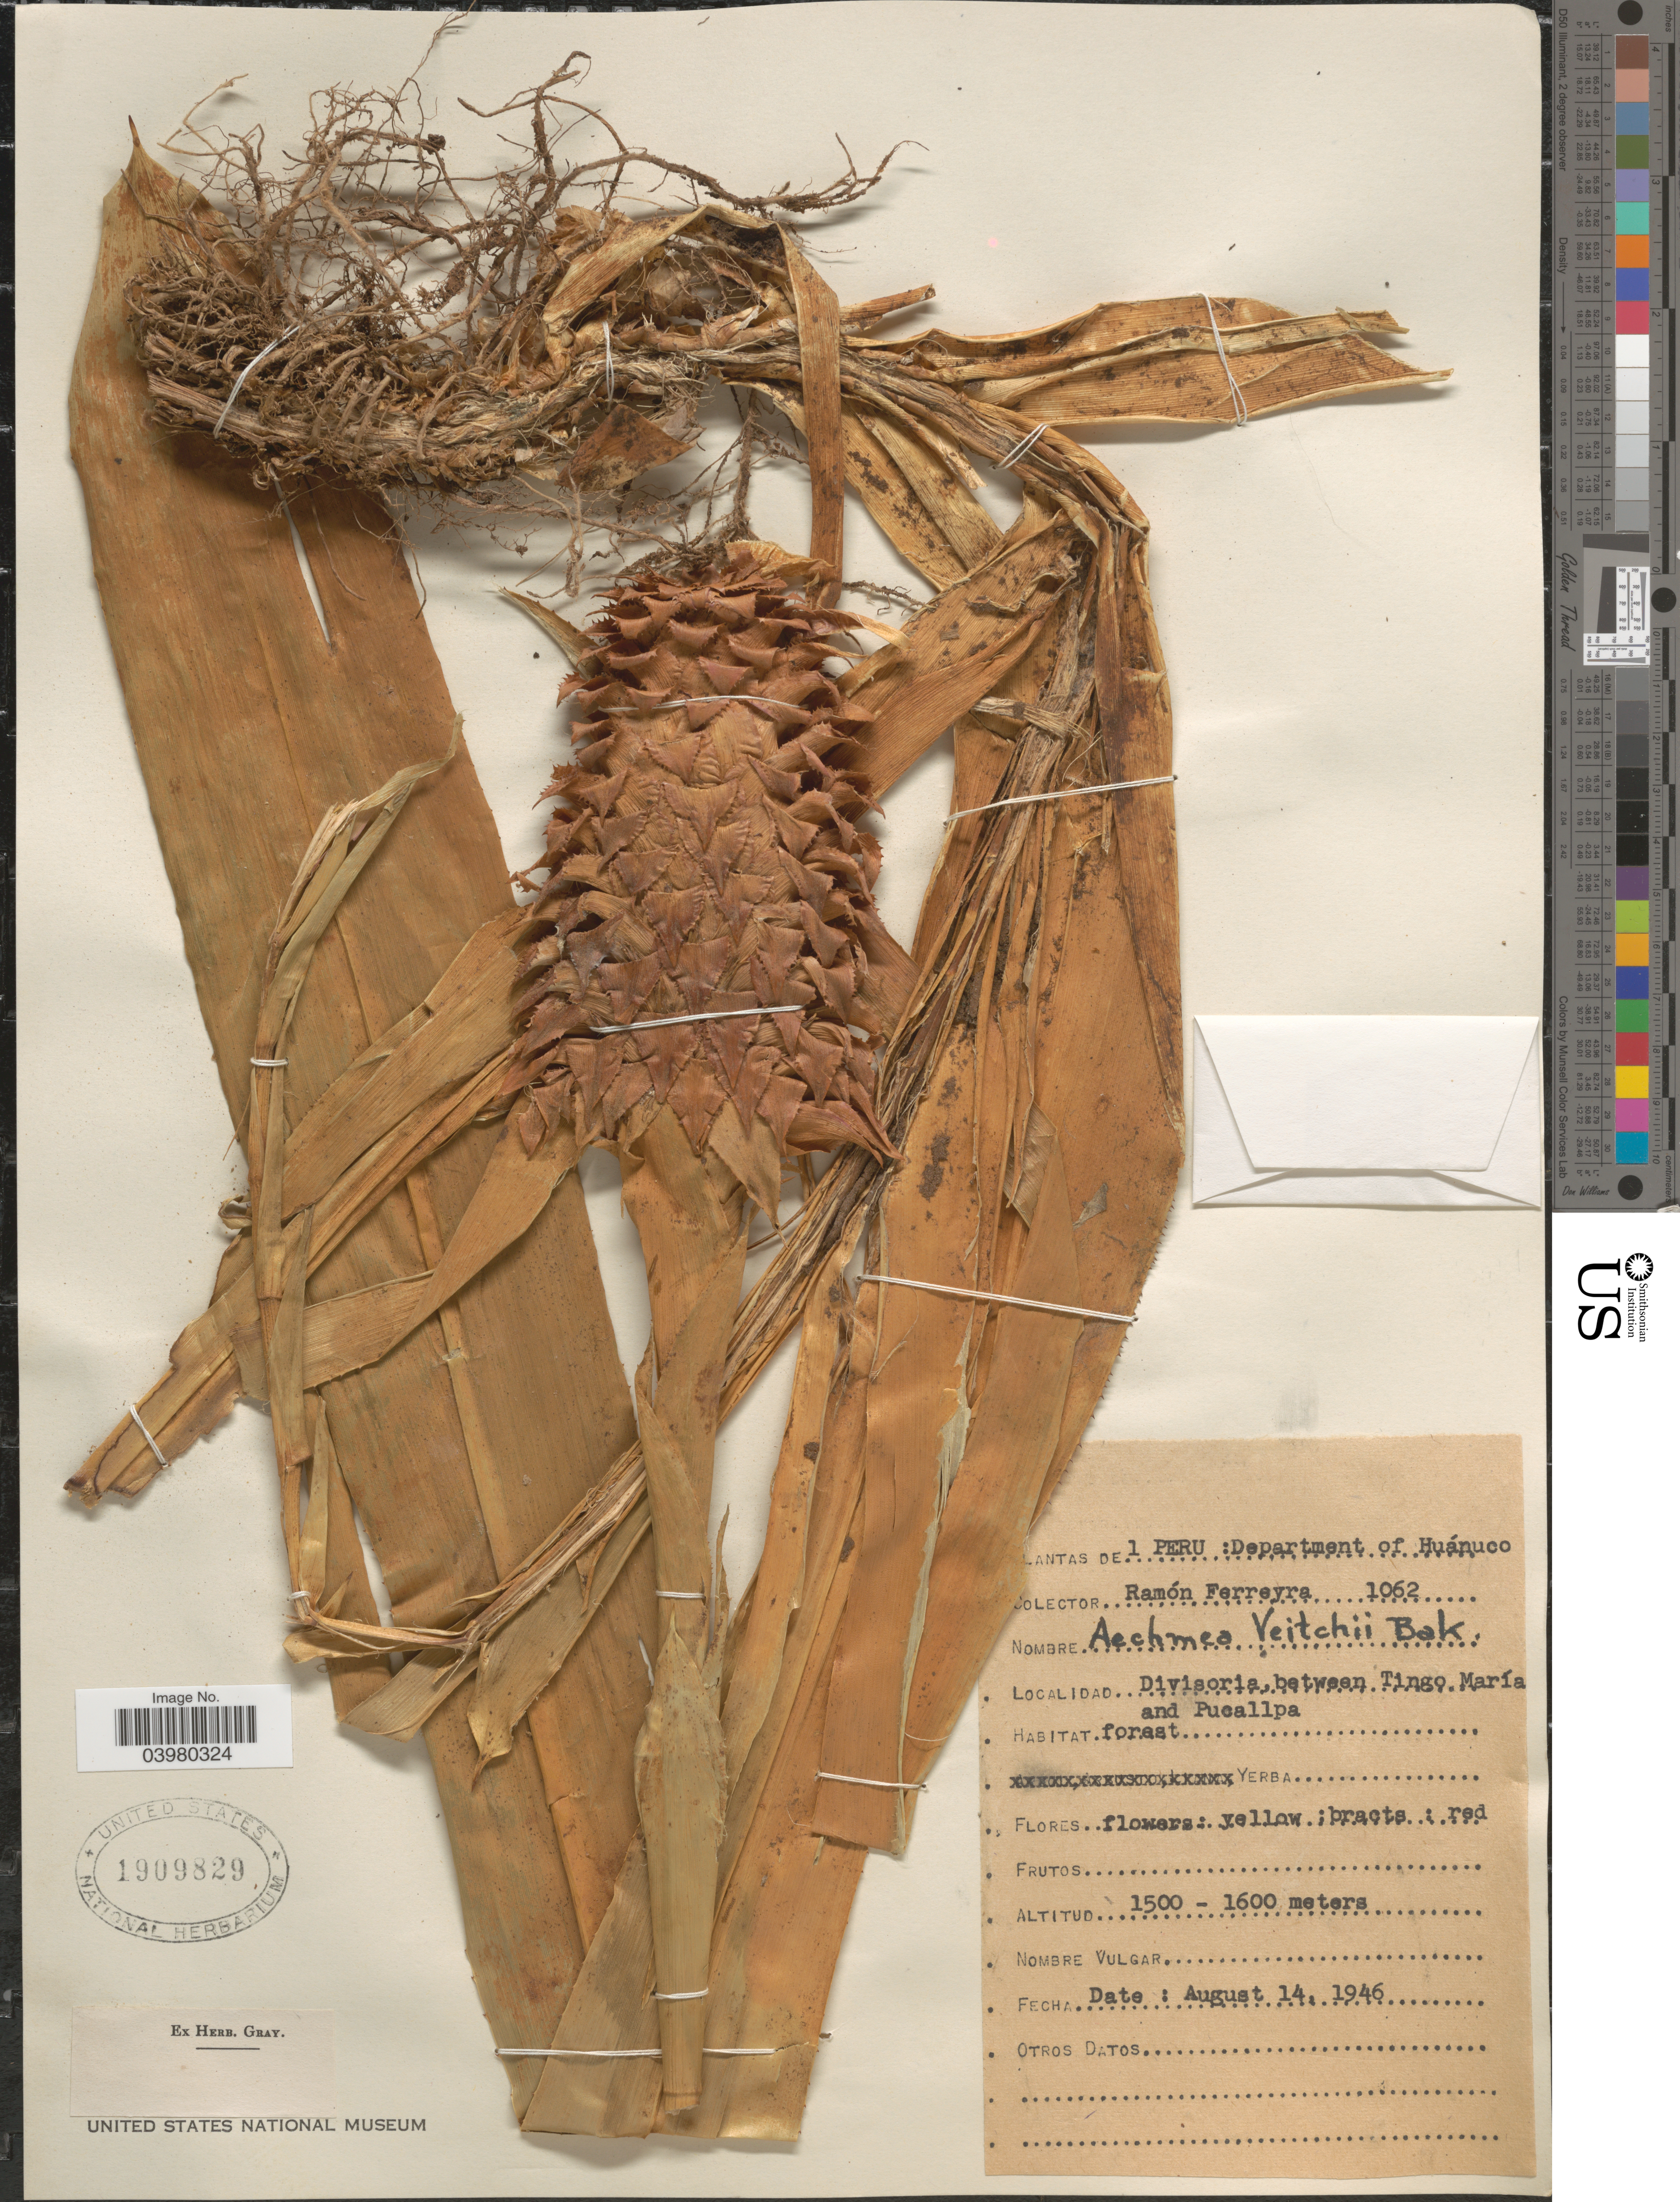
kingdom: Plantae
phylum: Tracheophyta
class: Liliopsida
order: Poales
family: Bromeliaceae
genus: Aechmea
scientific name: Aechmea veitchii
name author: Baker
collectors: R. A. Ferreyra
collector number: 1062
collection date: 1946-08-14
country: Peru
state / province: Huánuco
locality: Department of Huánuco. Divisoria, between Tingo María and Pucallpa.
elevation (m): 1500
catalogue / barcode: US 1909829